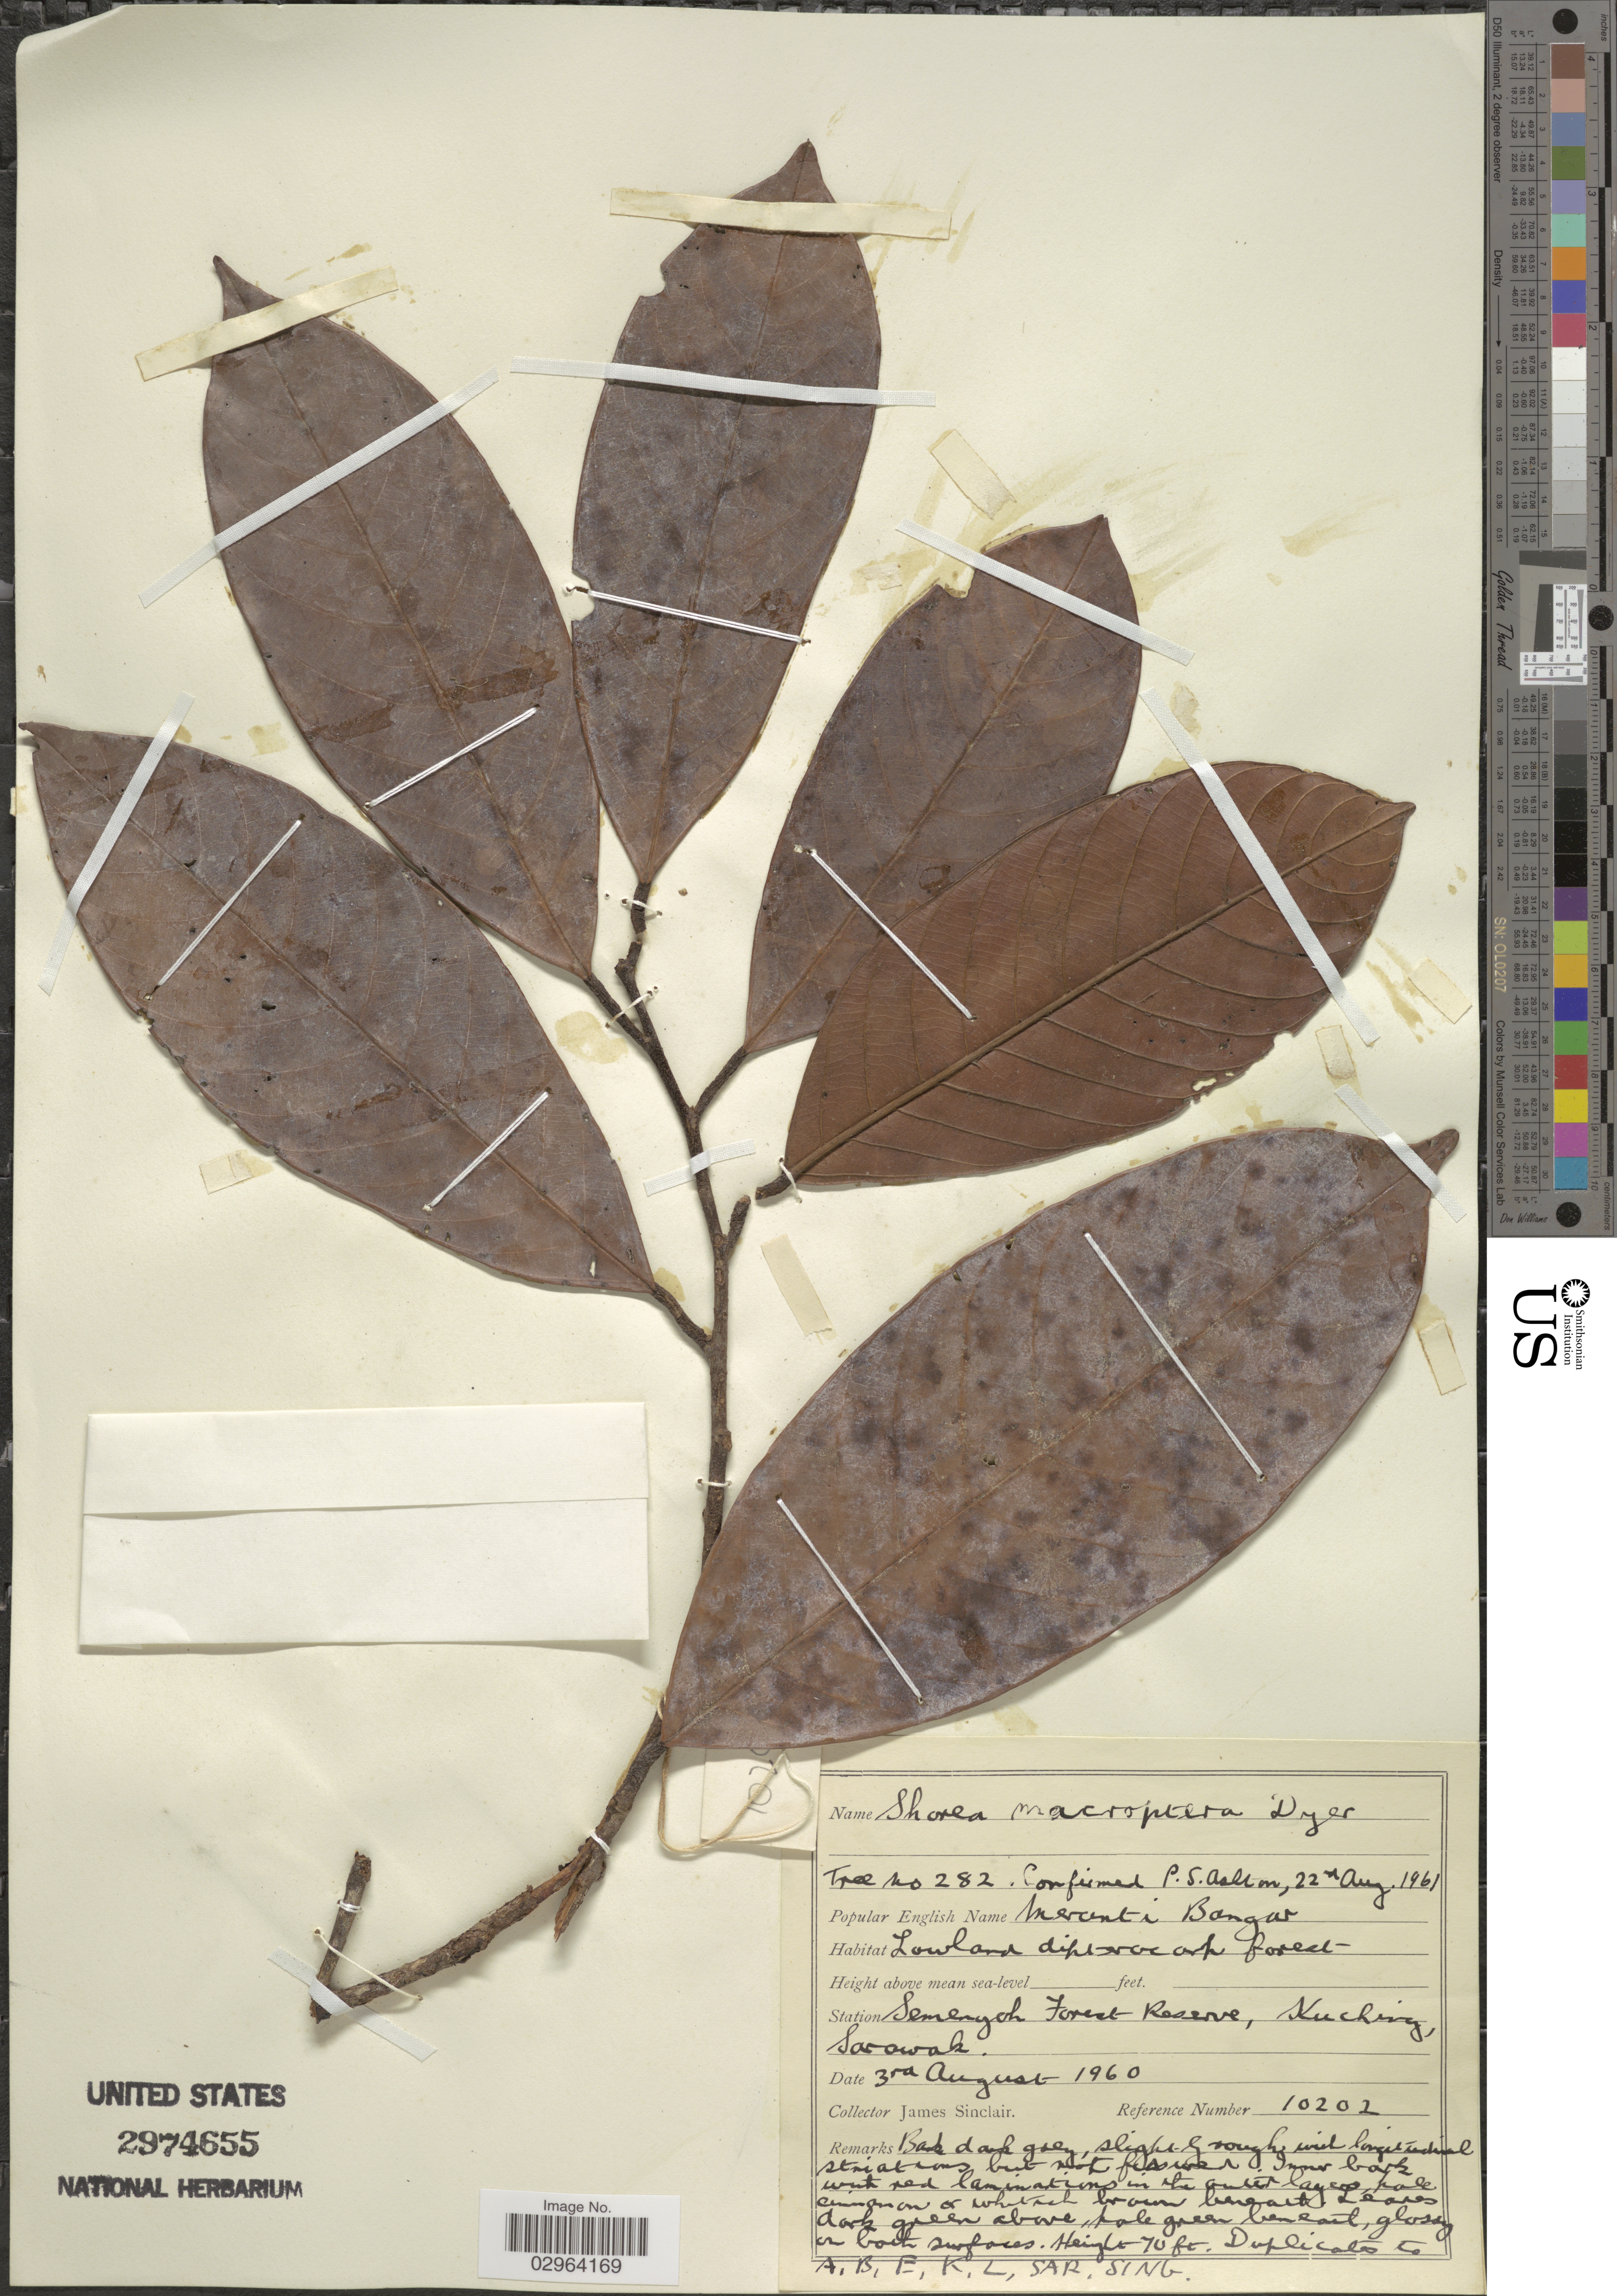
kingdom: Plantae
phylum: Tracheophyta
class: Magnoliopsida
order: Malvales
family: Dipterocarpaceae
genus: Rubroshorea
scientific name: Rubroshorea macroptera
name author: (Dyer) P.S. Ashton & J. Heck.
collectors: J. Sinclair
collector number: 10202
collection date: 1960-08-03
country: Malaysia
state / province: Sarawak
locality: Station Semengoh Forest Reserve, Kuching.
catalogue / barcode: US 2974655